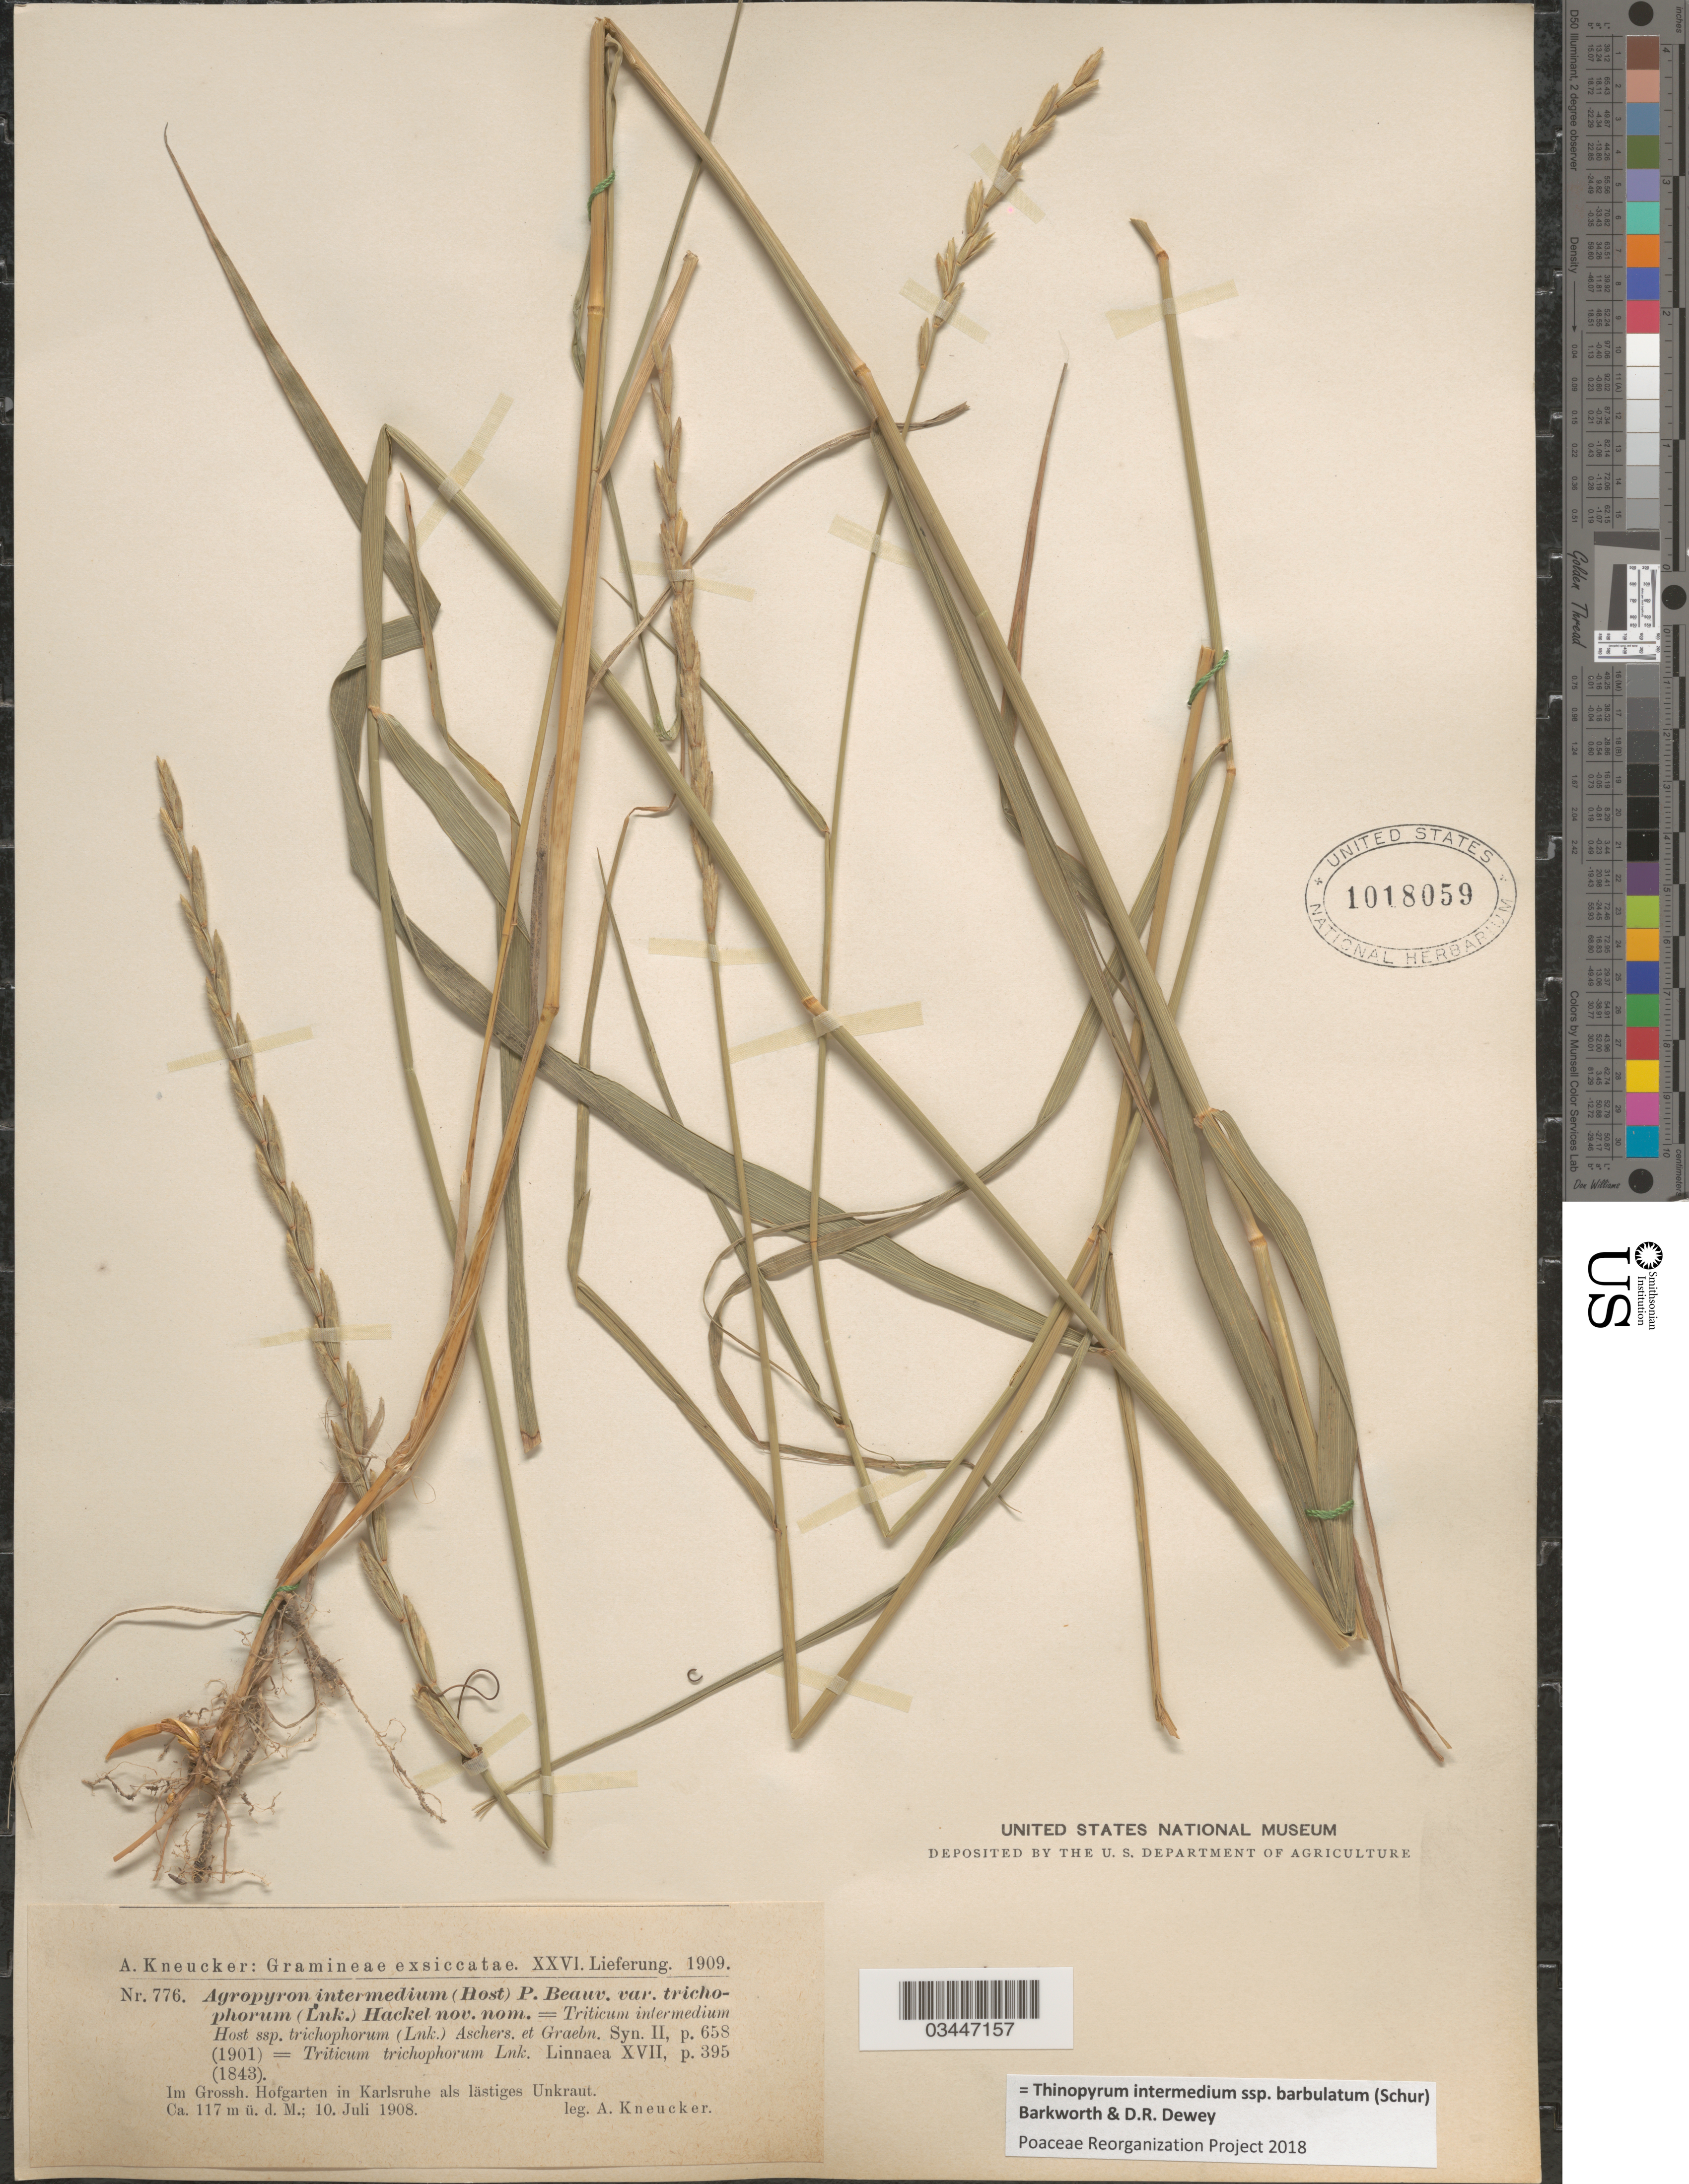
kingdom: Plantae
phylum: Tracheophyta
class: Liliopsida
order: Poales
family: Poaceae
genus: Thinopyrum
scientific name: Thinopyrum intermedium subsp. barbulatum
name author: (Schur) Barkworth & Dewey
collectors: A. Kneucker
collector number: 776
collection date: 1908-07-10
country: Germany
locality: Im Grossh. Hofgarten in Karlsruhe.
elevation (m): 117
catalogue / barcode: US 1018059